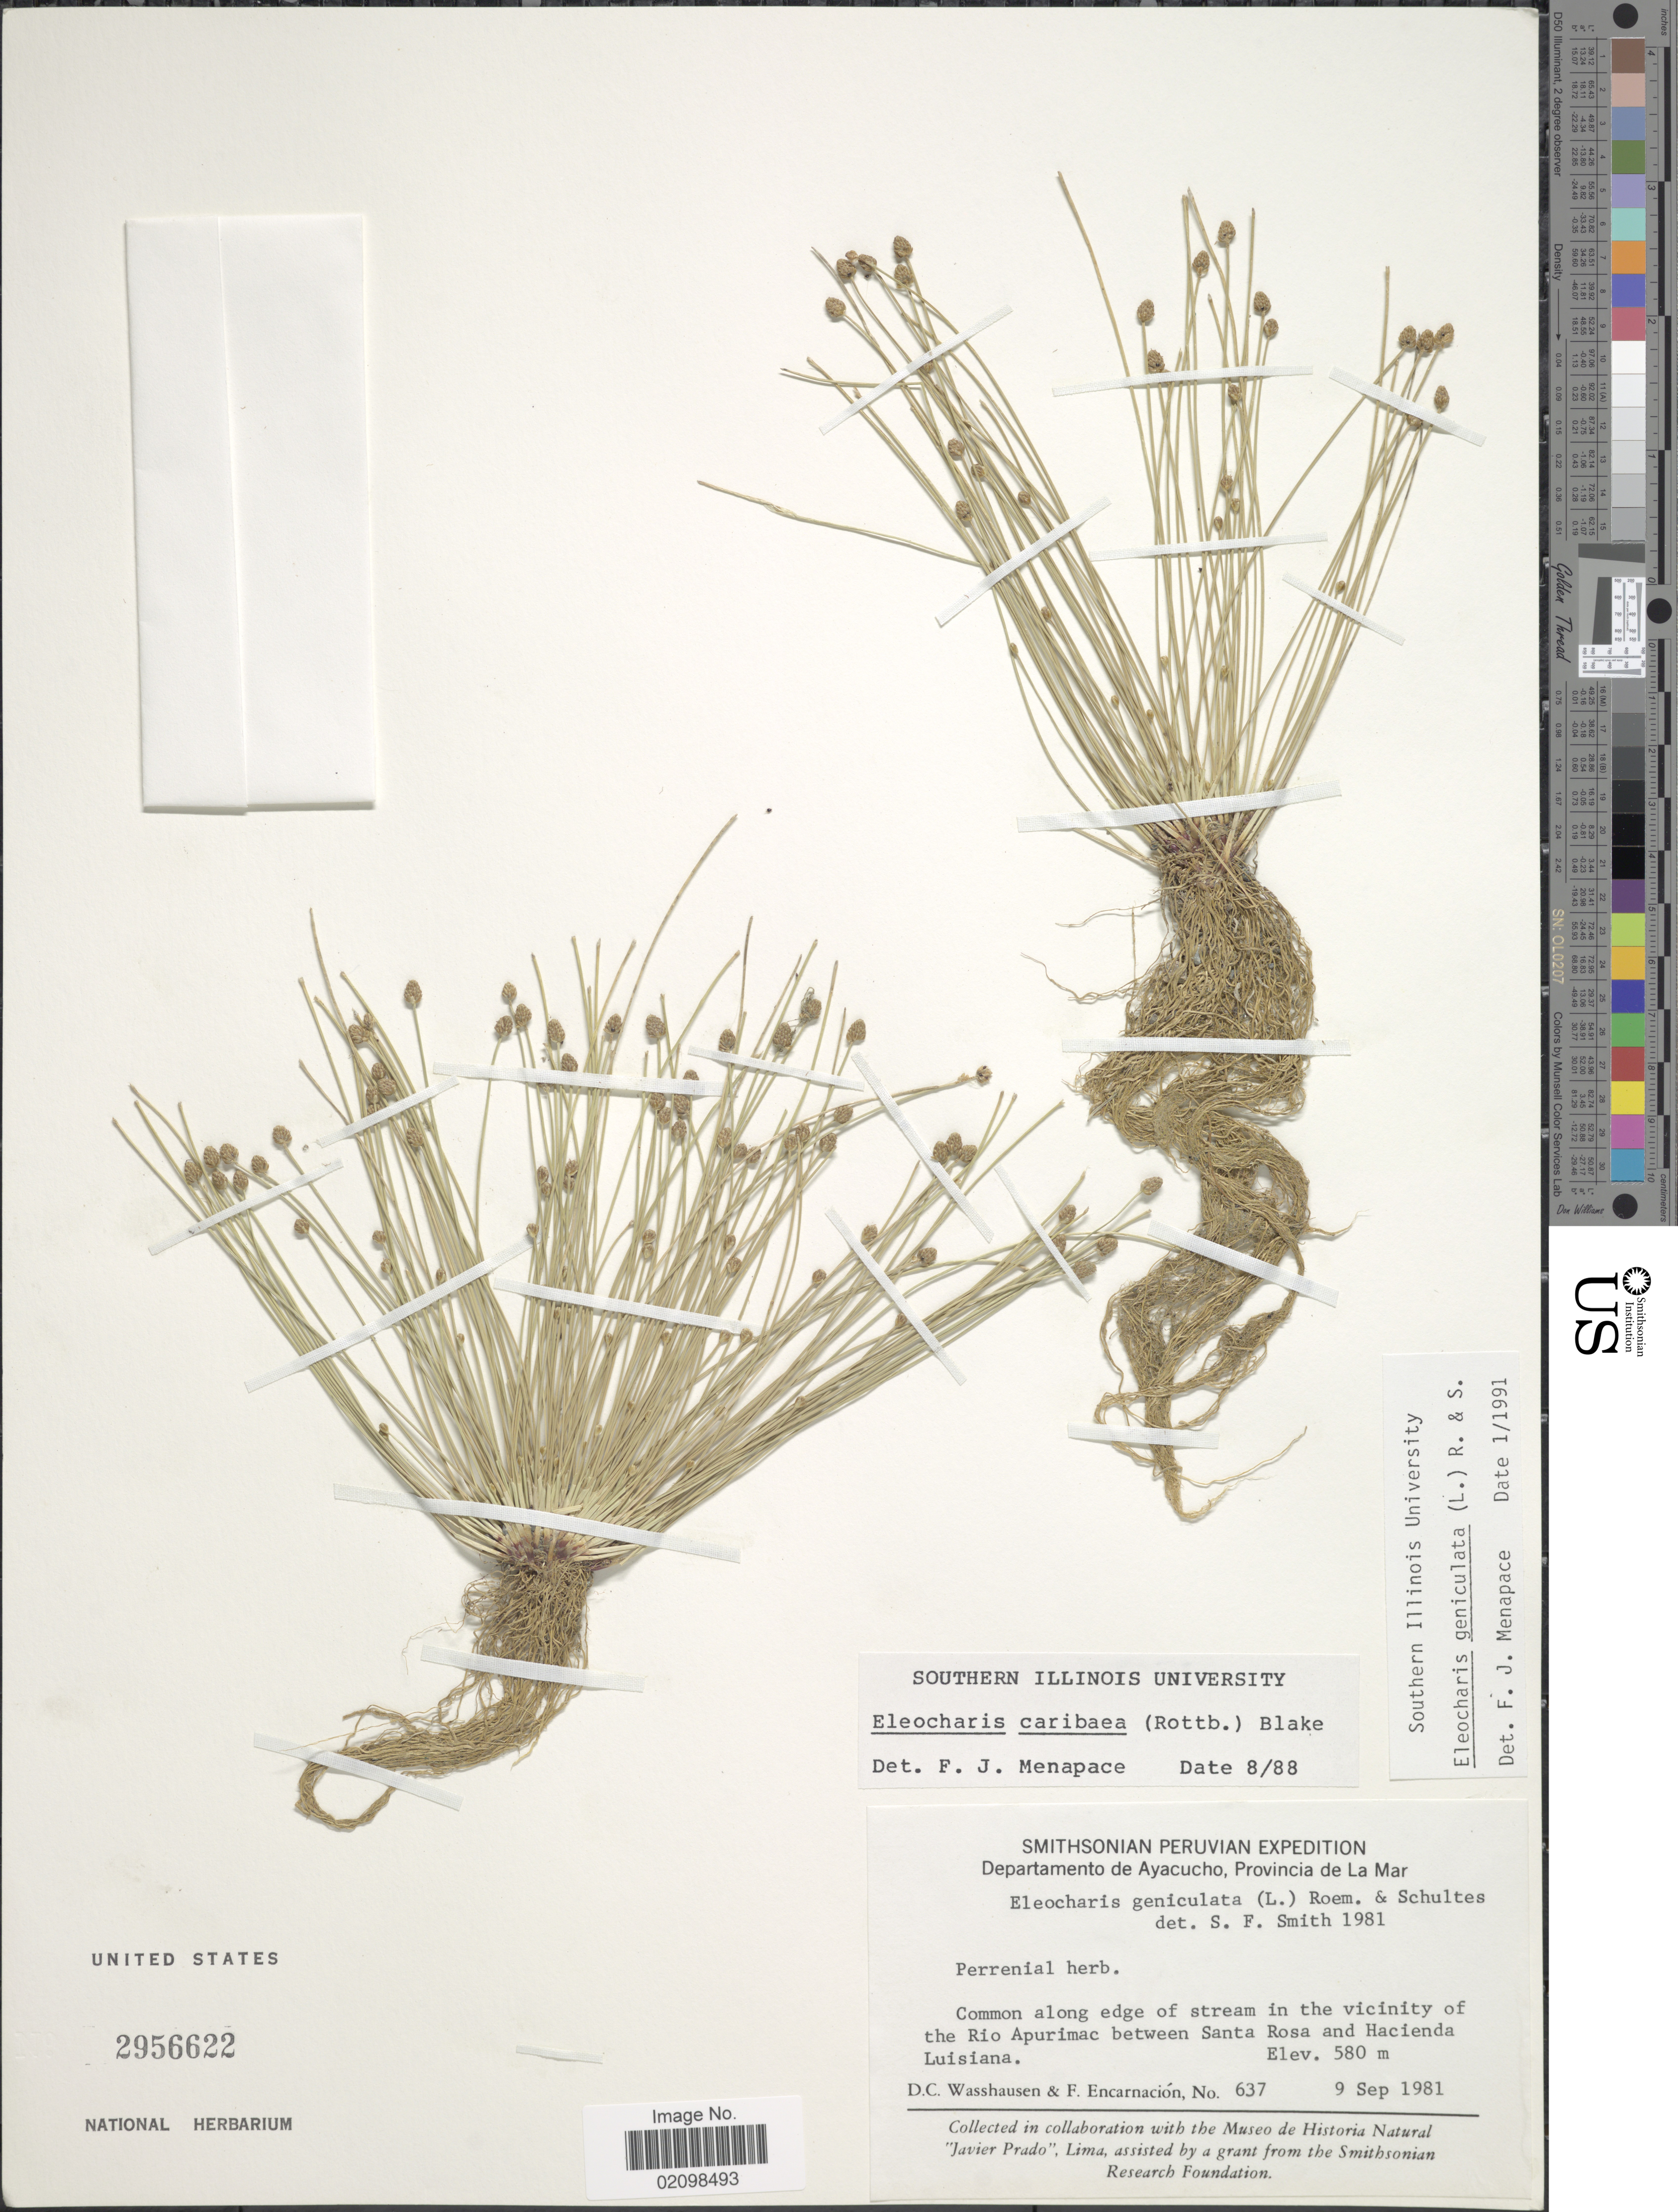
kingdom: Plantae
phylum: Tracheophyta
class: Liliopsida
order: Poales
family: Cyperaceae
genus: Eleocharis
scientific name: Eleocharis geniculata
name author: (L.) Roem. & Schult.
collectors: D. C. Wasshausen & F. Encarnación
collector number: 637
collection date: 1981-09-09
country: Peru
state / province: Ayacucho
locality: Provincia de La Mar. in the vicinity of the Rio Apurimac between Santa Rosa and Hacienda Luisiana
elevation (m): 580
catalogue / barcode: US 2956622